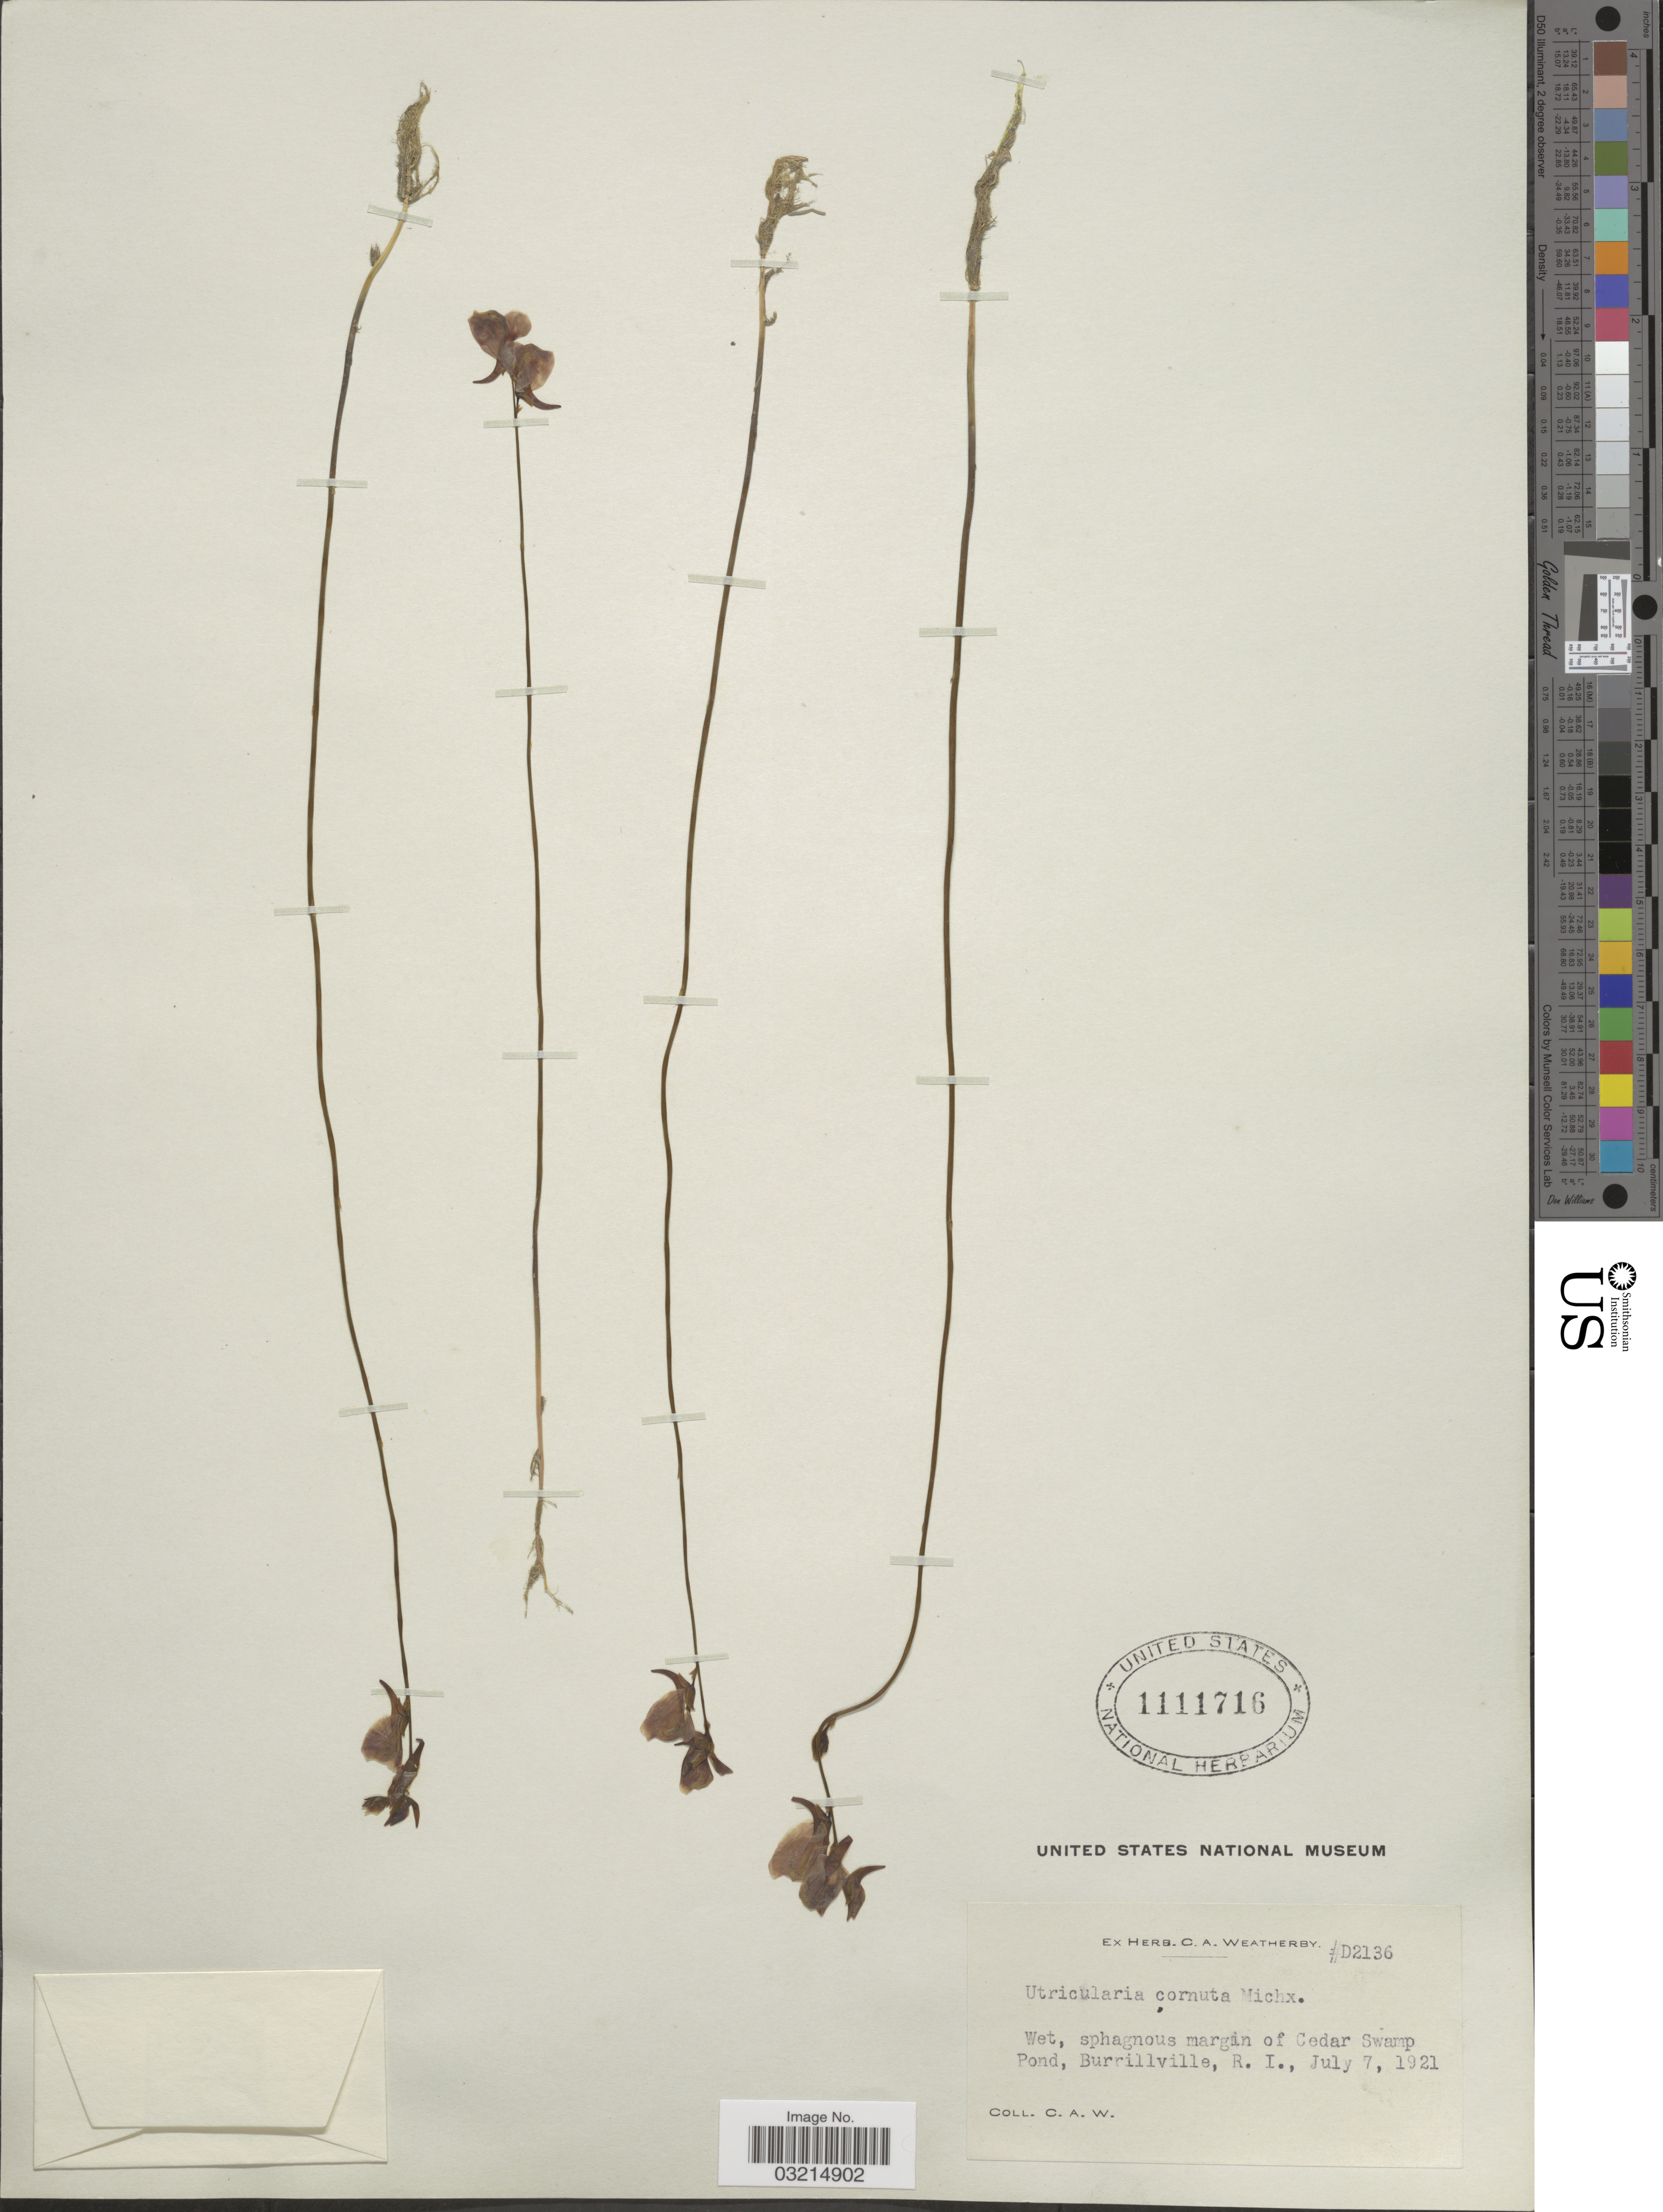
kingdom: Plantae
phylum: Tracheophyta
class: Magnoliopsida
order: Lamiales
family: Lentibulariaceae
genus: Utricularia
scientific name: Utricularia cornuta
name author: Michx.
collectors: C. A. Weatherby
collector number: D2136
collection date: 1921-07-07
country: United States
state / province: Rhode Island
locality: Wet, sphagnous margin of Cedar Swamp Pond, Burrillville.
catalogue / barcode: US 1111716